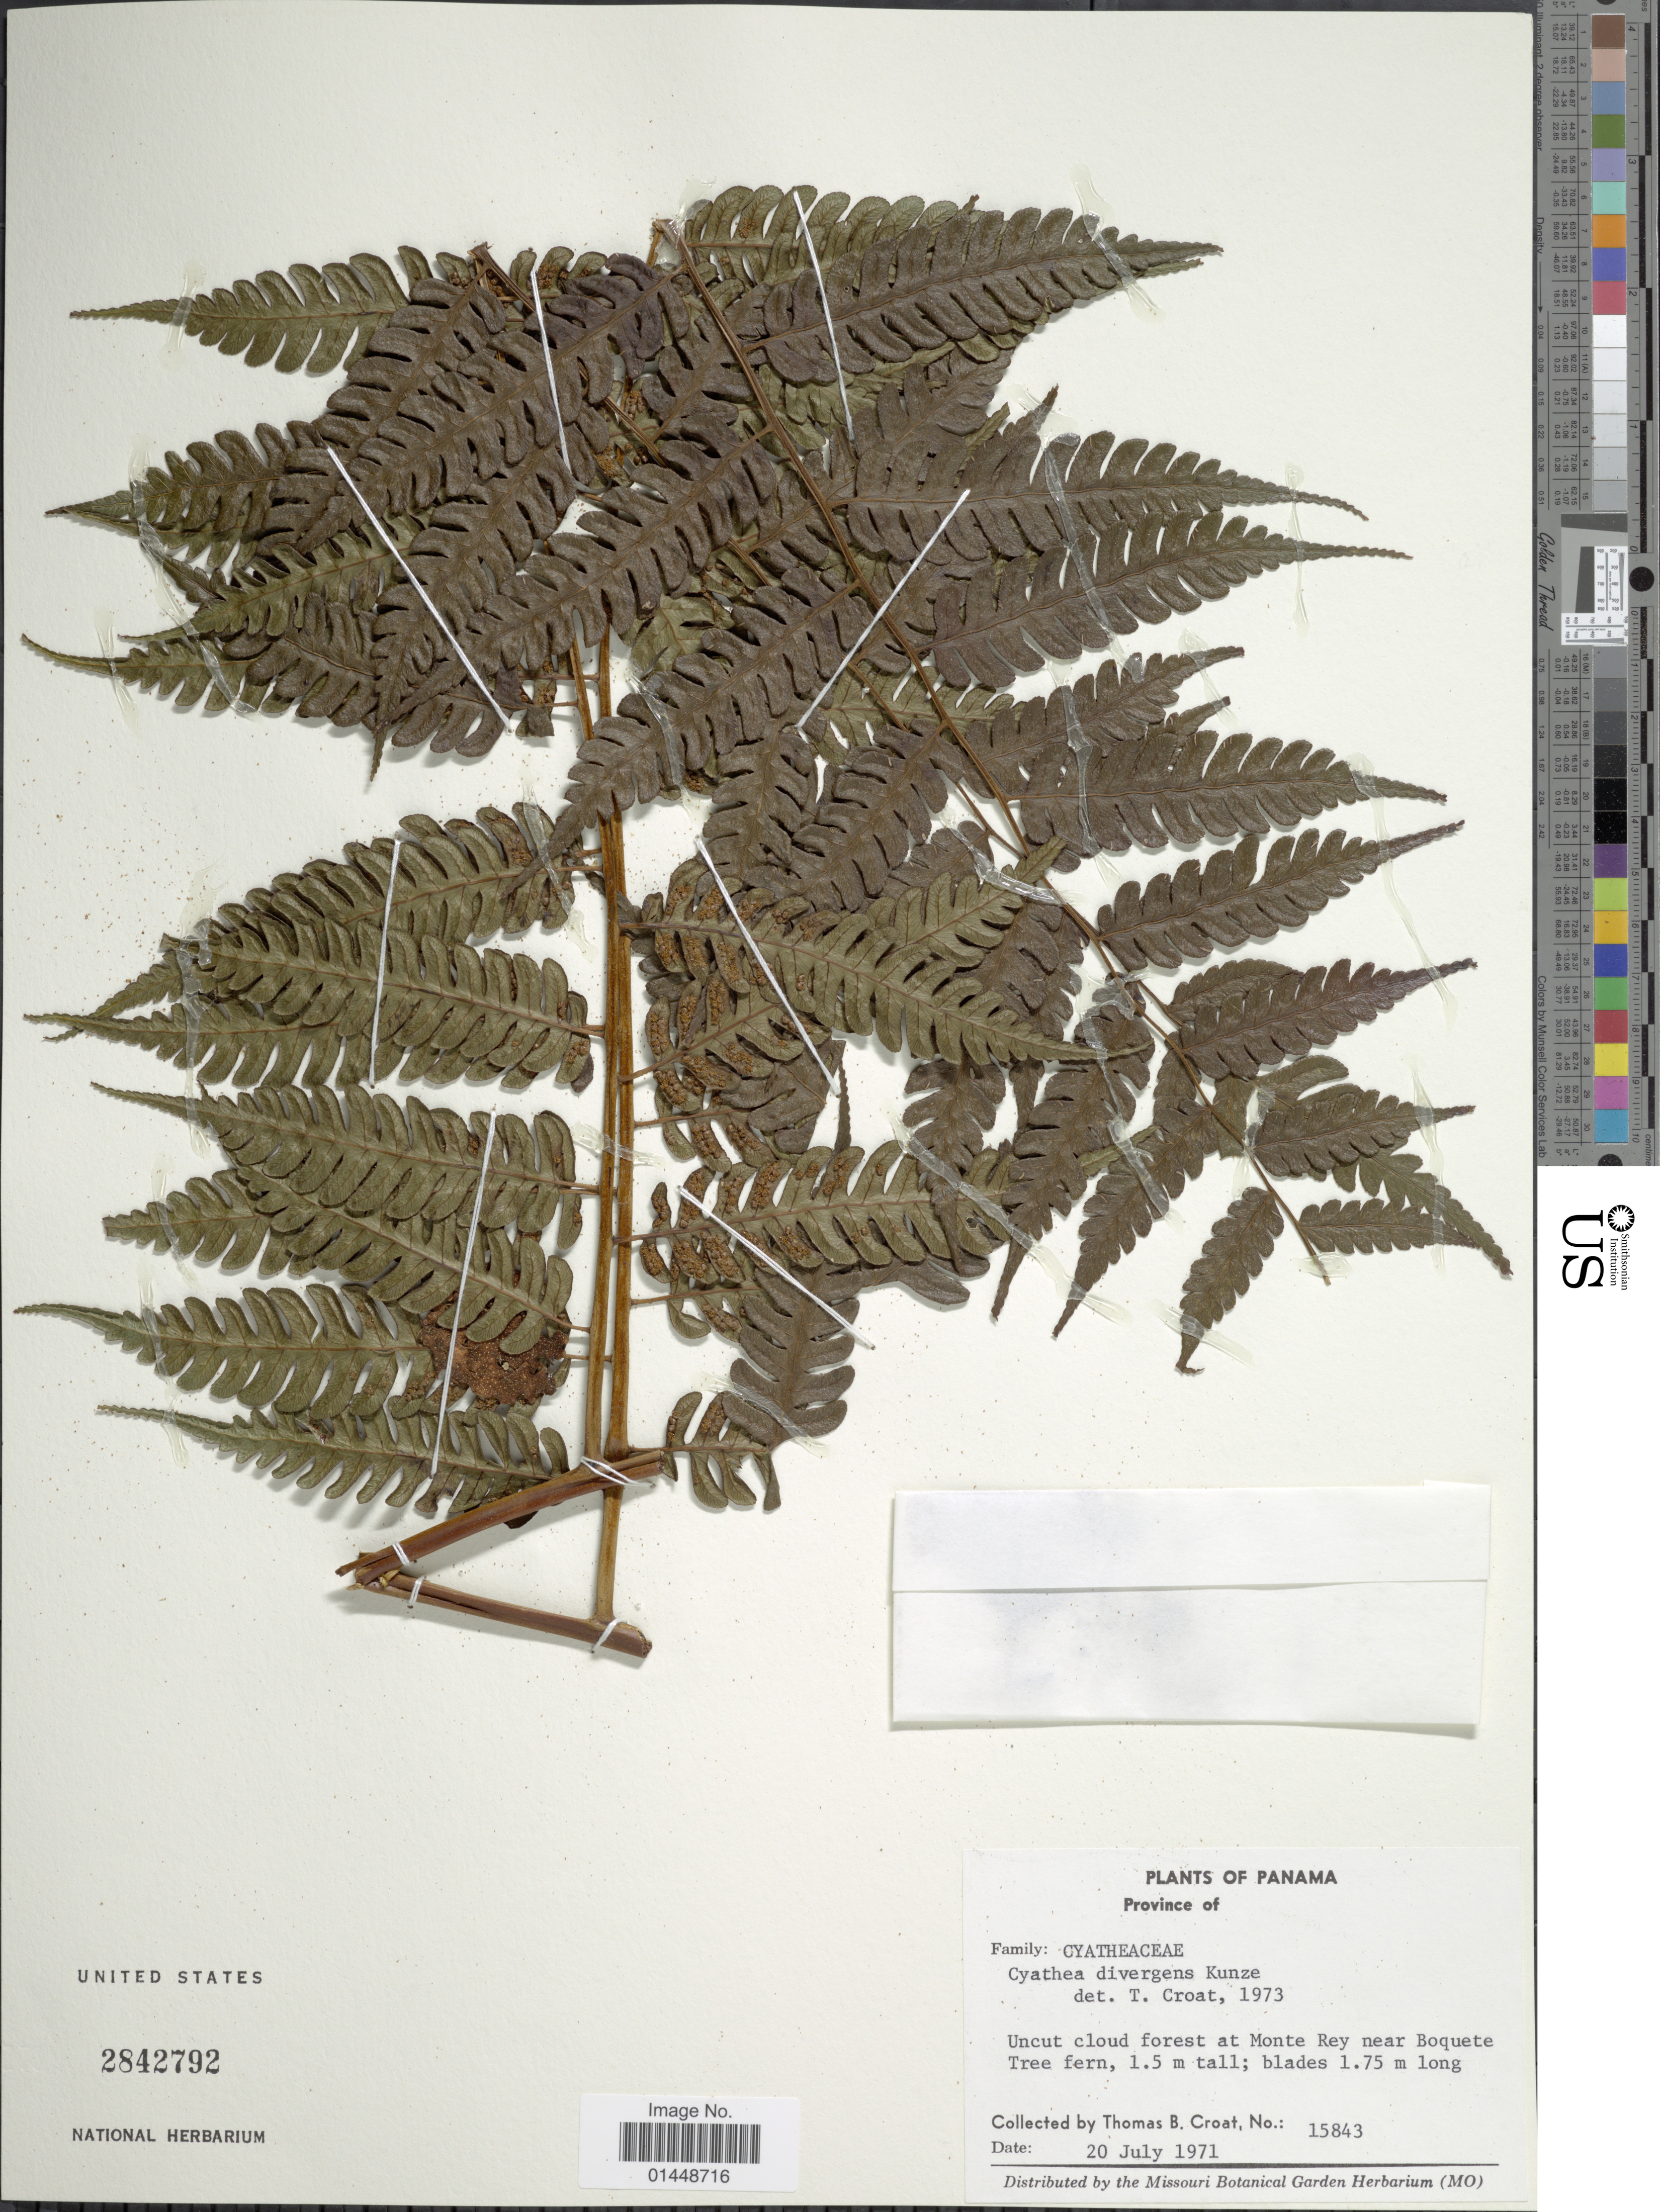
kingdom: Plantae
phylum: Tracheophyta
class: Polypodiopsida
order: Cyatheales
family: Cyatheaceae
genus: Cyathea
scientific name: Cyathea divergens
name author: Kunze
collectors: T. B. Croat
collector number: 15843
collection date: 1971-07-20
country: Panama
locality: Uncut cloud forest at Monte Rey near Boquete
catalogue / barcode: US 2842792